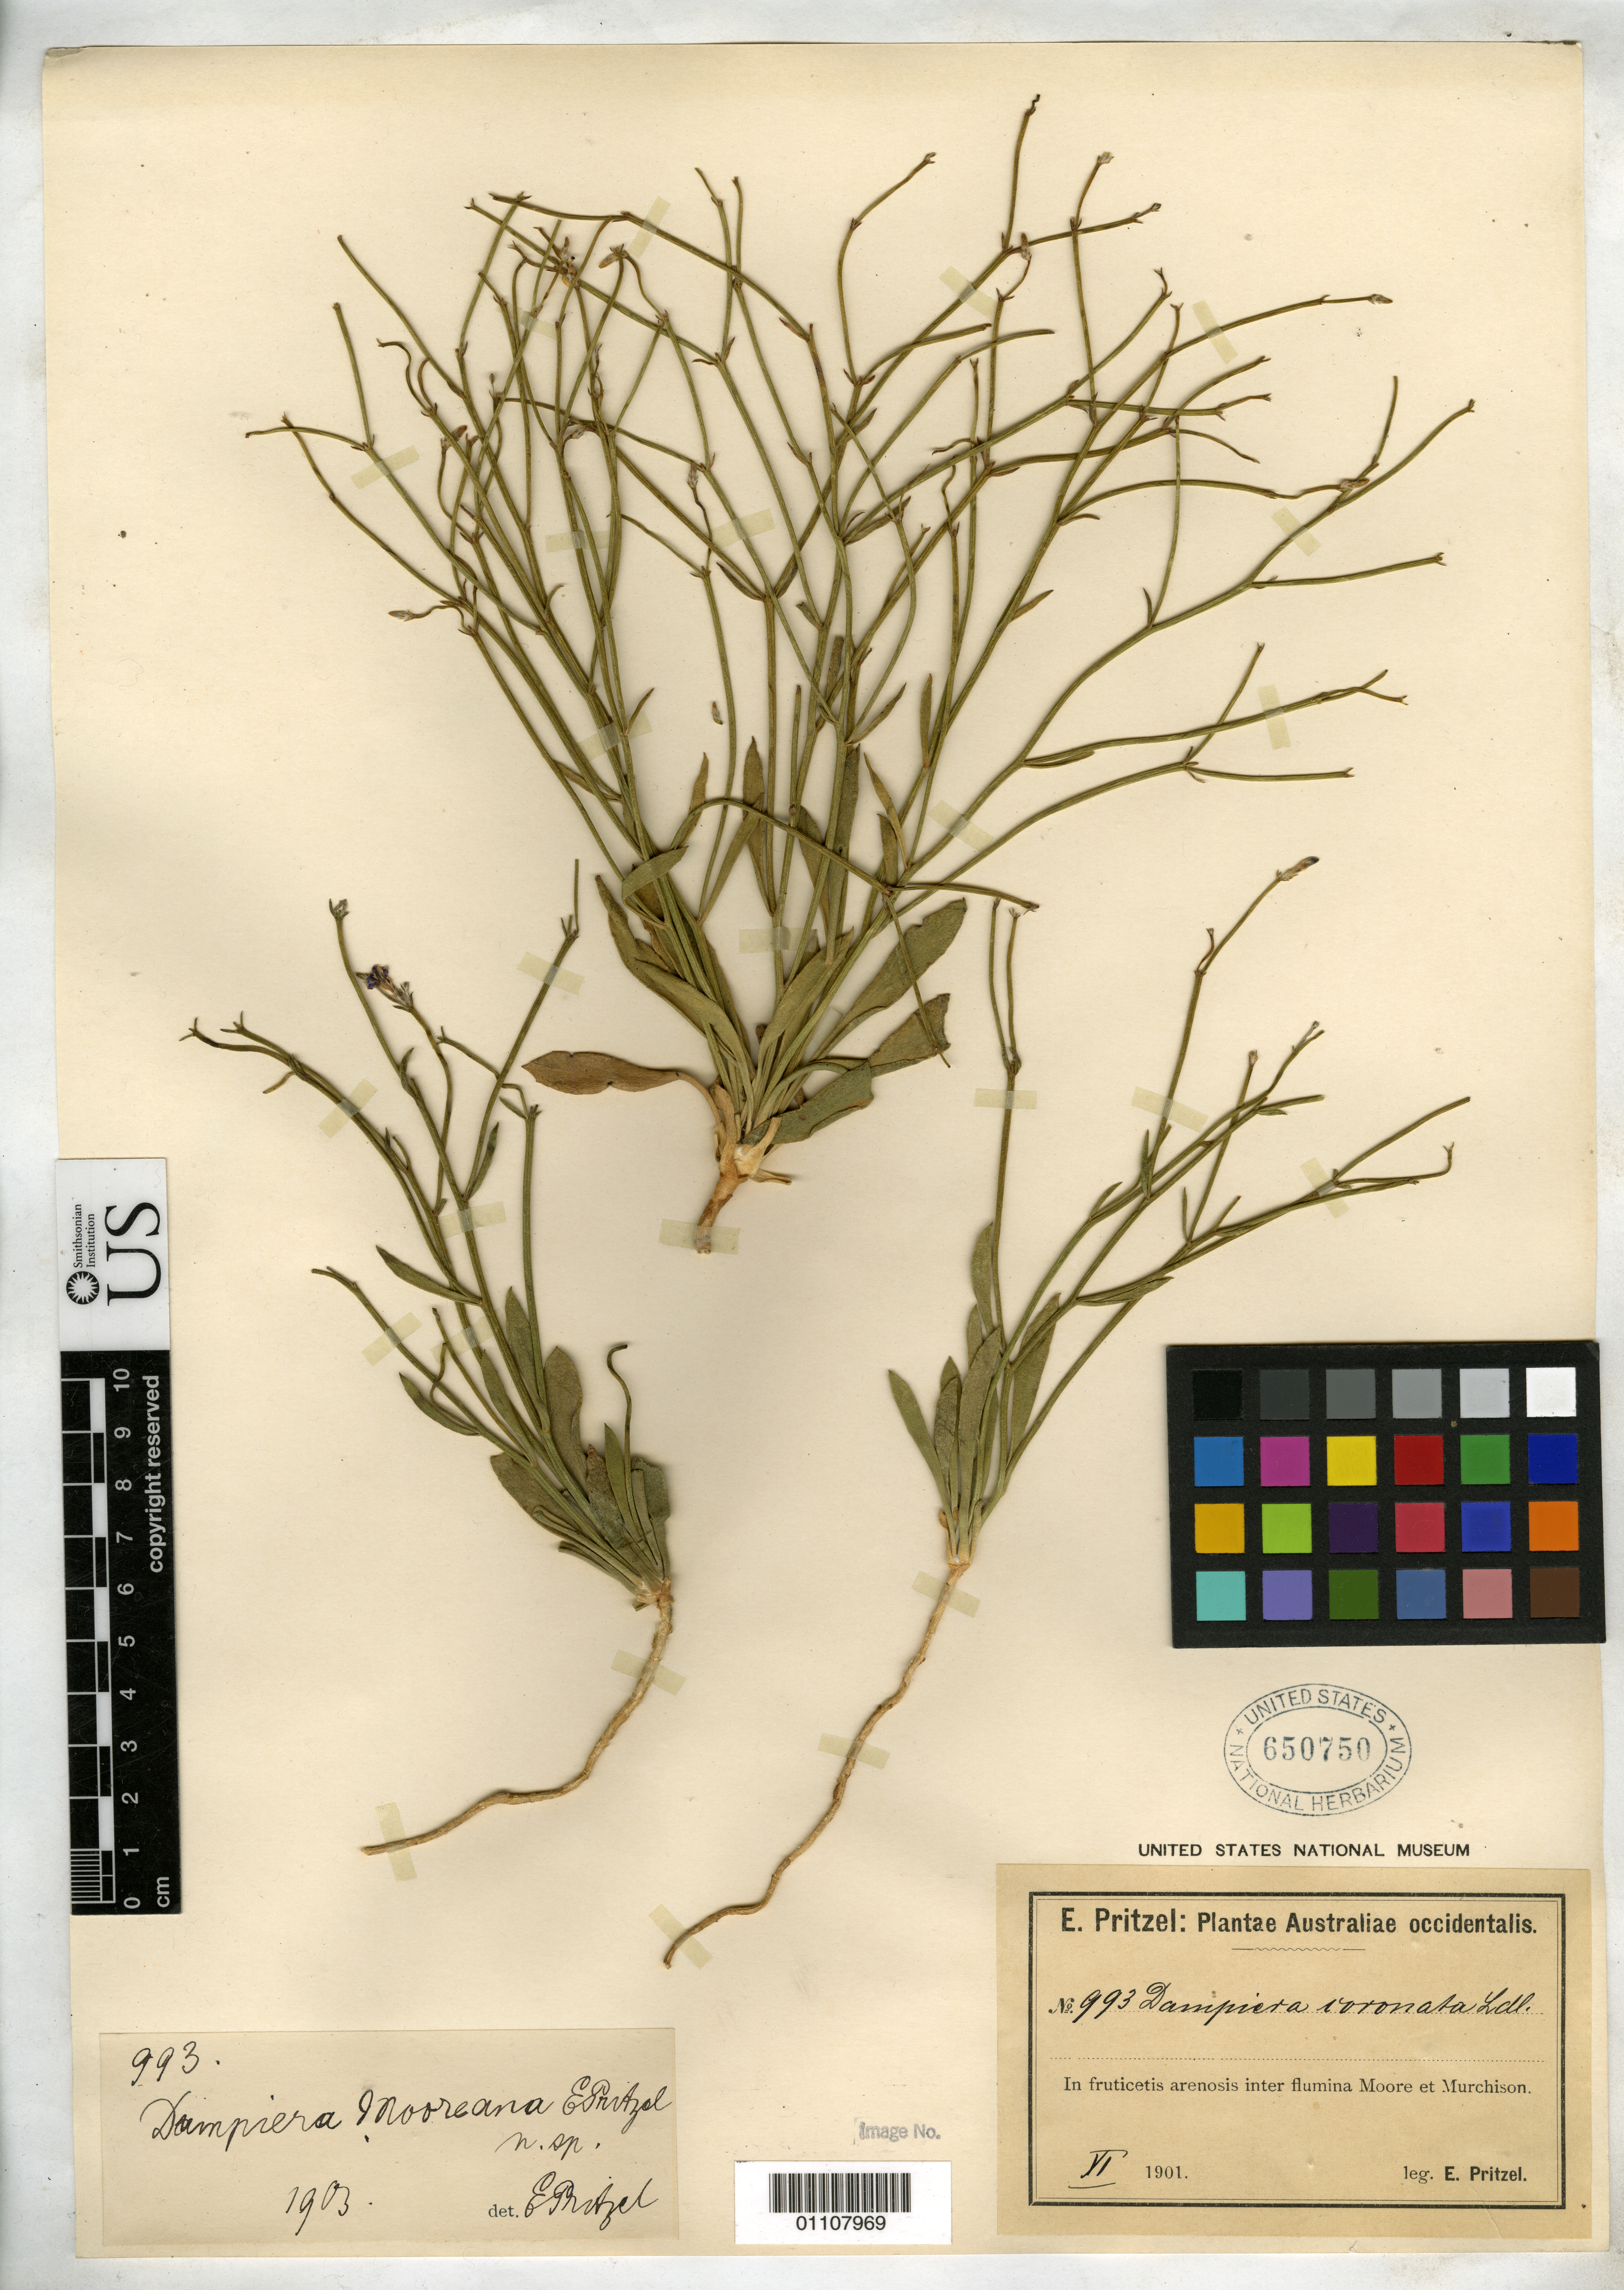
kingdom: Plantae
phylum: Tracheophyta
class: Magnoliopsida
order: Asterales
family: Goodeniaceae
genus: Dampiera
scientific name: Dampiera mooreana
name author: E. Pritz.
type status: Type Collection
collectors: E. G. Pritzel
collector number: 993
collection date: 1901-11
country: Australia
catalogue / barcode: US 650750